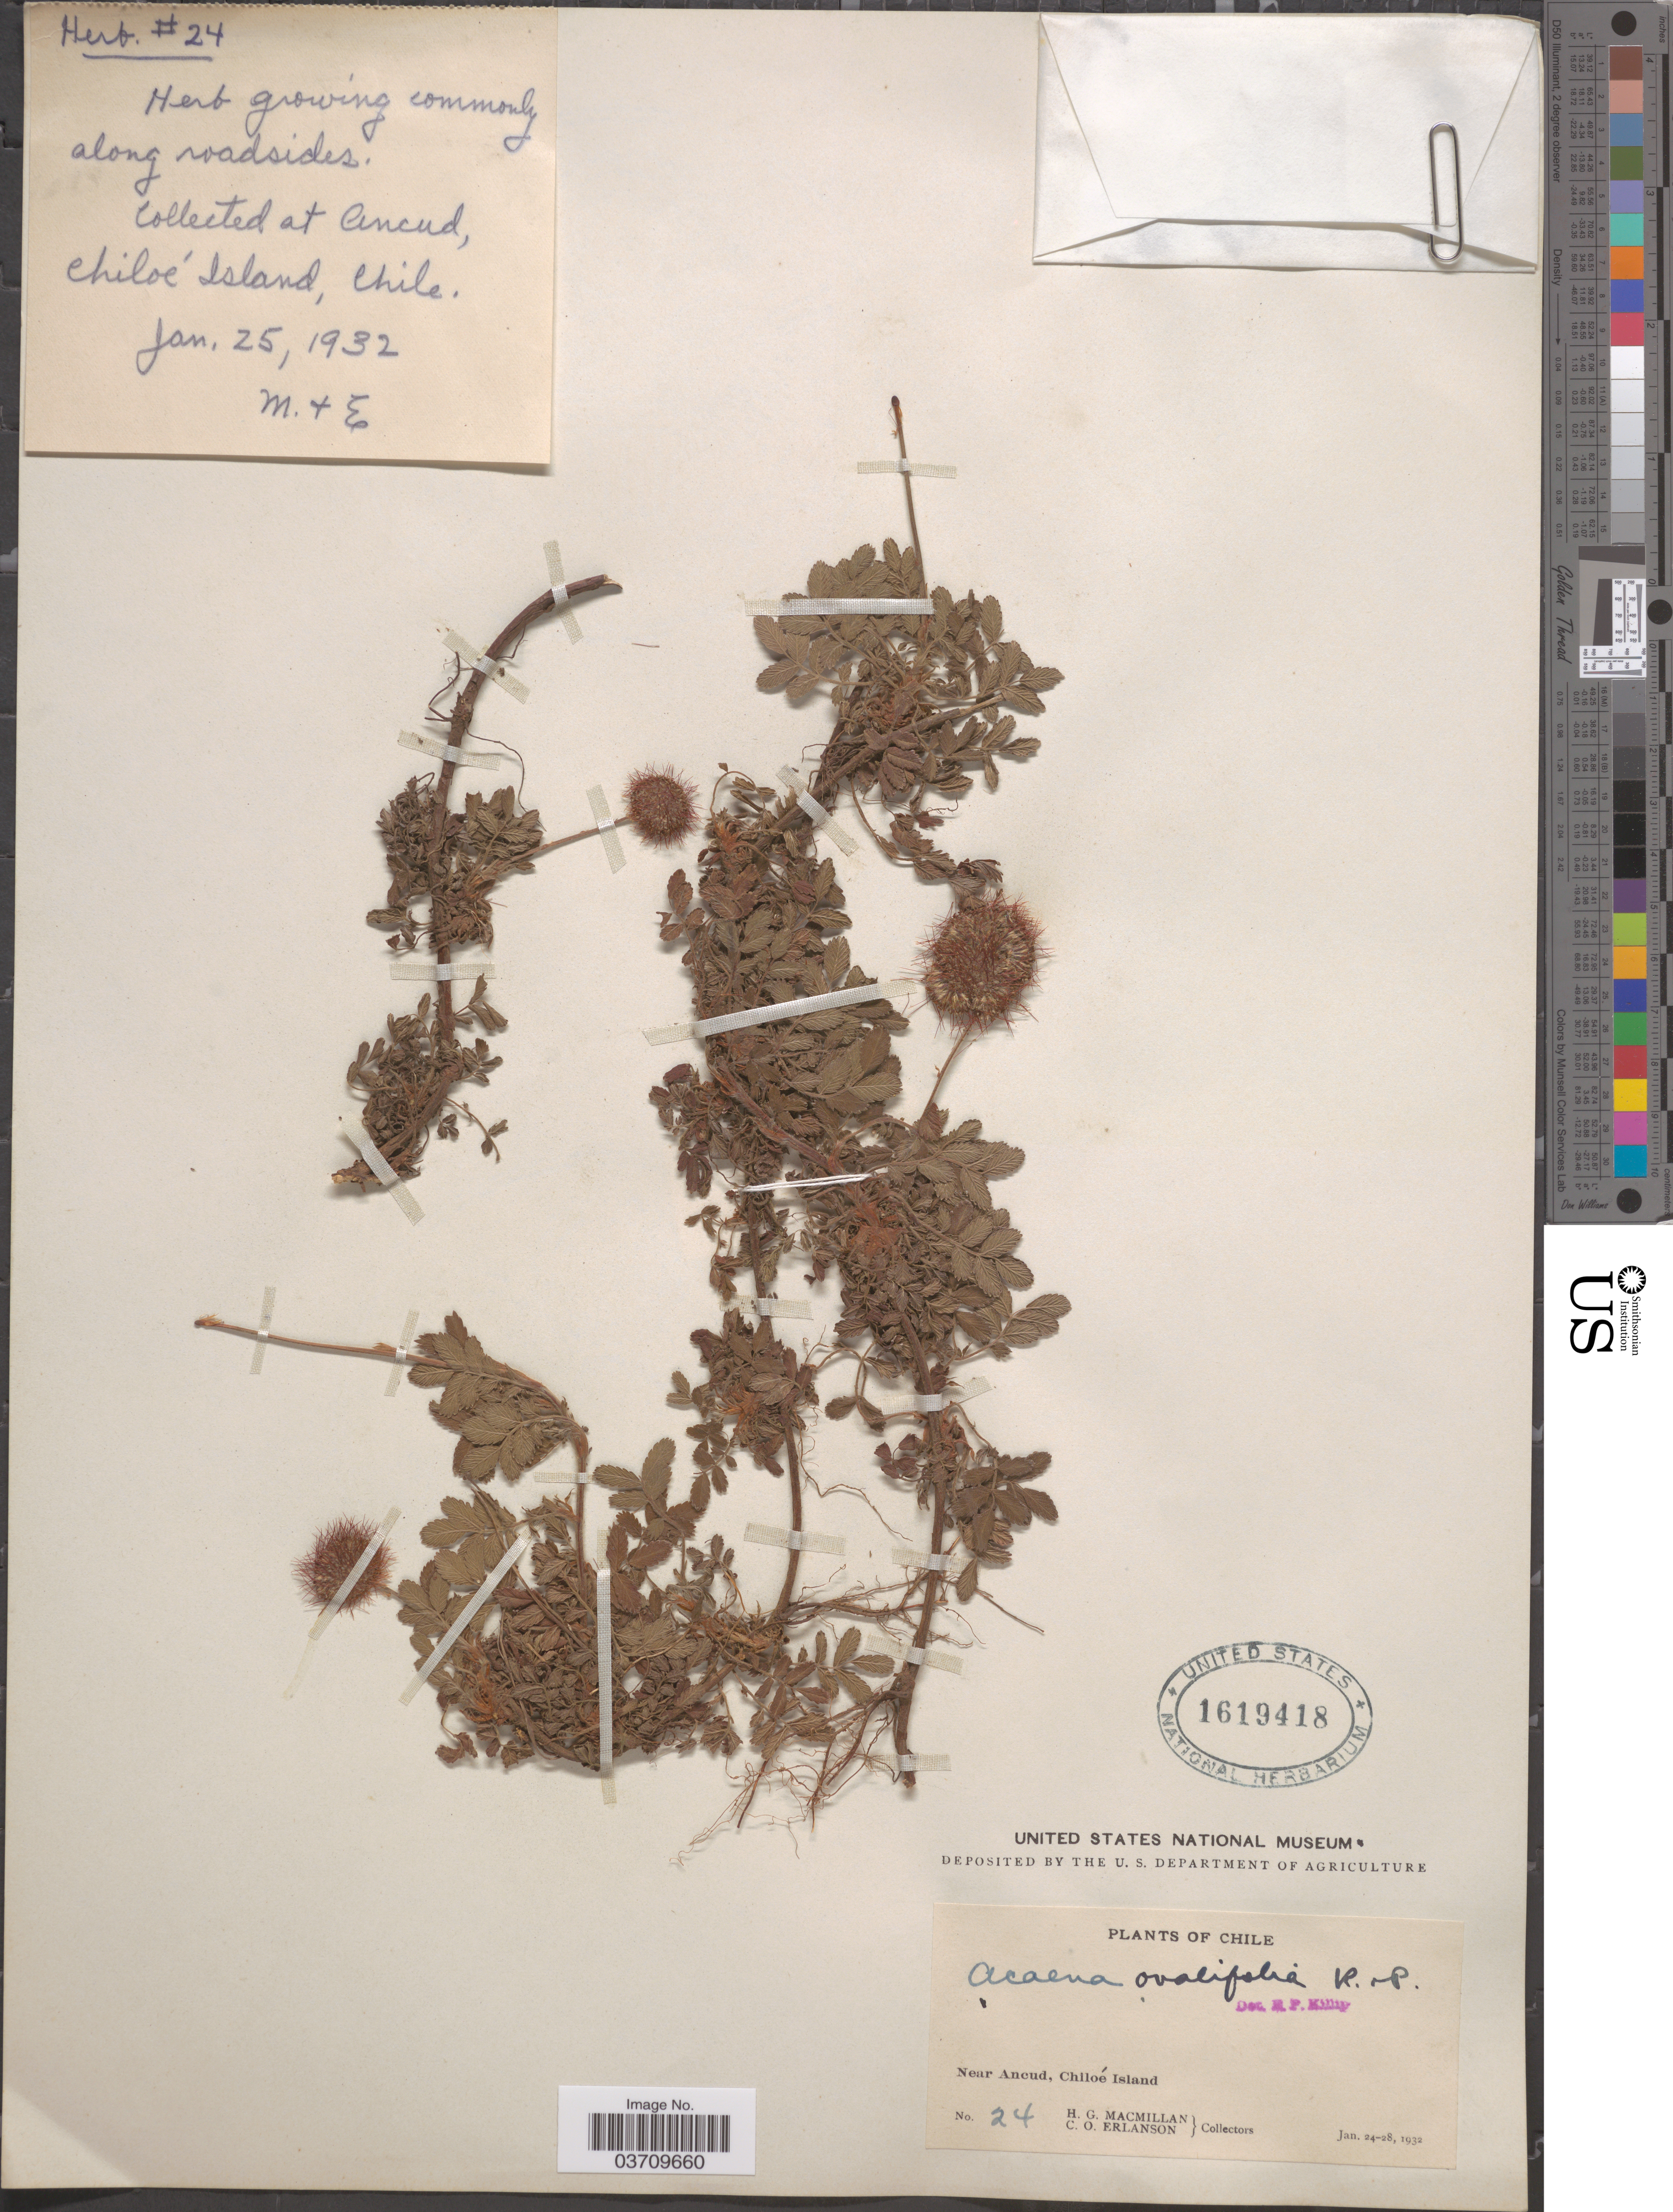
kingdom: Plantae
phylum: Tracheophyta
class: Magnoliopsida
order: Rosales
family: Rosaceae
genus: Acaena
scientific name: Acaena ovalifolia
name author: Ruiz & Pav.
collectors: H. MacMillan & C. O. Erlanson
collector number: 24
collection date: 1932-01-25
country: Chile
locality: Near Ancud, Chiloé Island.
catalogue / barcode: US 1619418